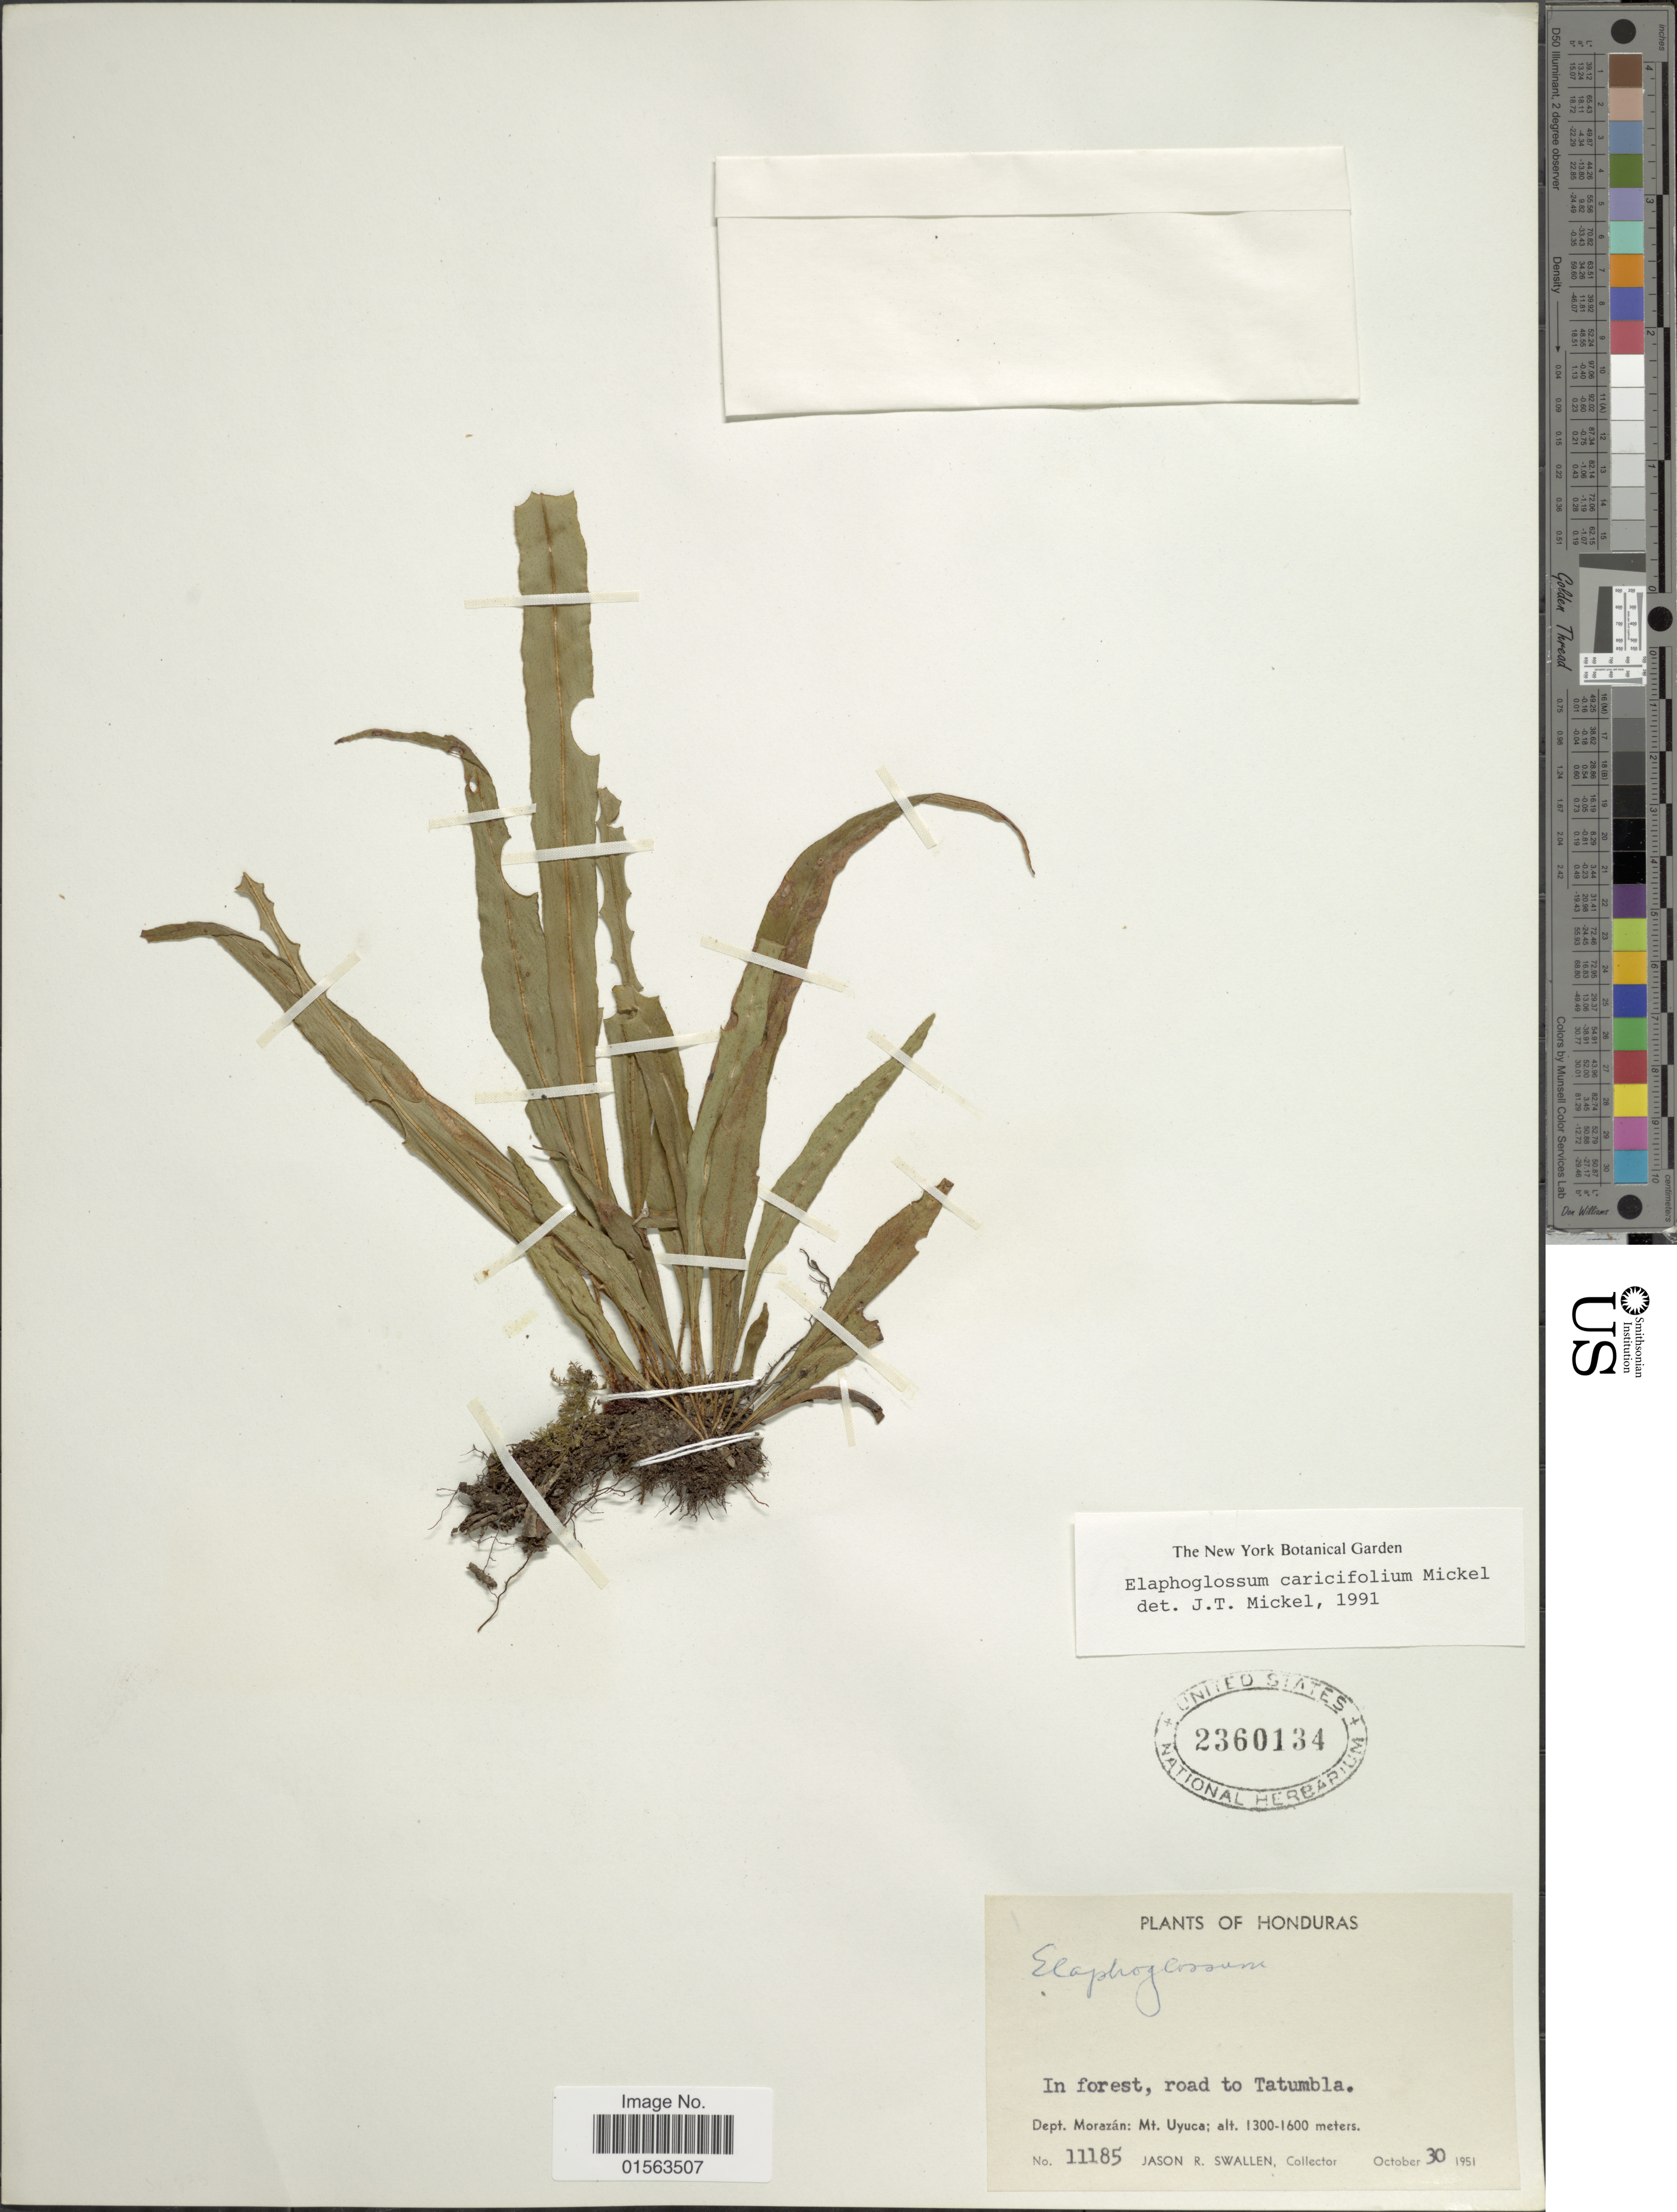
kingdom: Plantae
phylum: Tracheophyta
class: Polypodiopsida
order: Polypodiales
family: Dryopteridaceae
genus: Elaphoglossum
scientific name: Elaphoglossum caricifolium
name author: Mickel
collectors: J. R. Swallen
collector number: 11185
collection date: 1951-10-30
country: Honduras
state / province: Fco. Morazán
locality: Road to Tatumbla, Dept. Morazan: Mt. Uyuca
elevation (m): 1300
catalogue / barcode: US 2360134